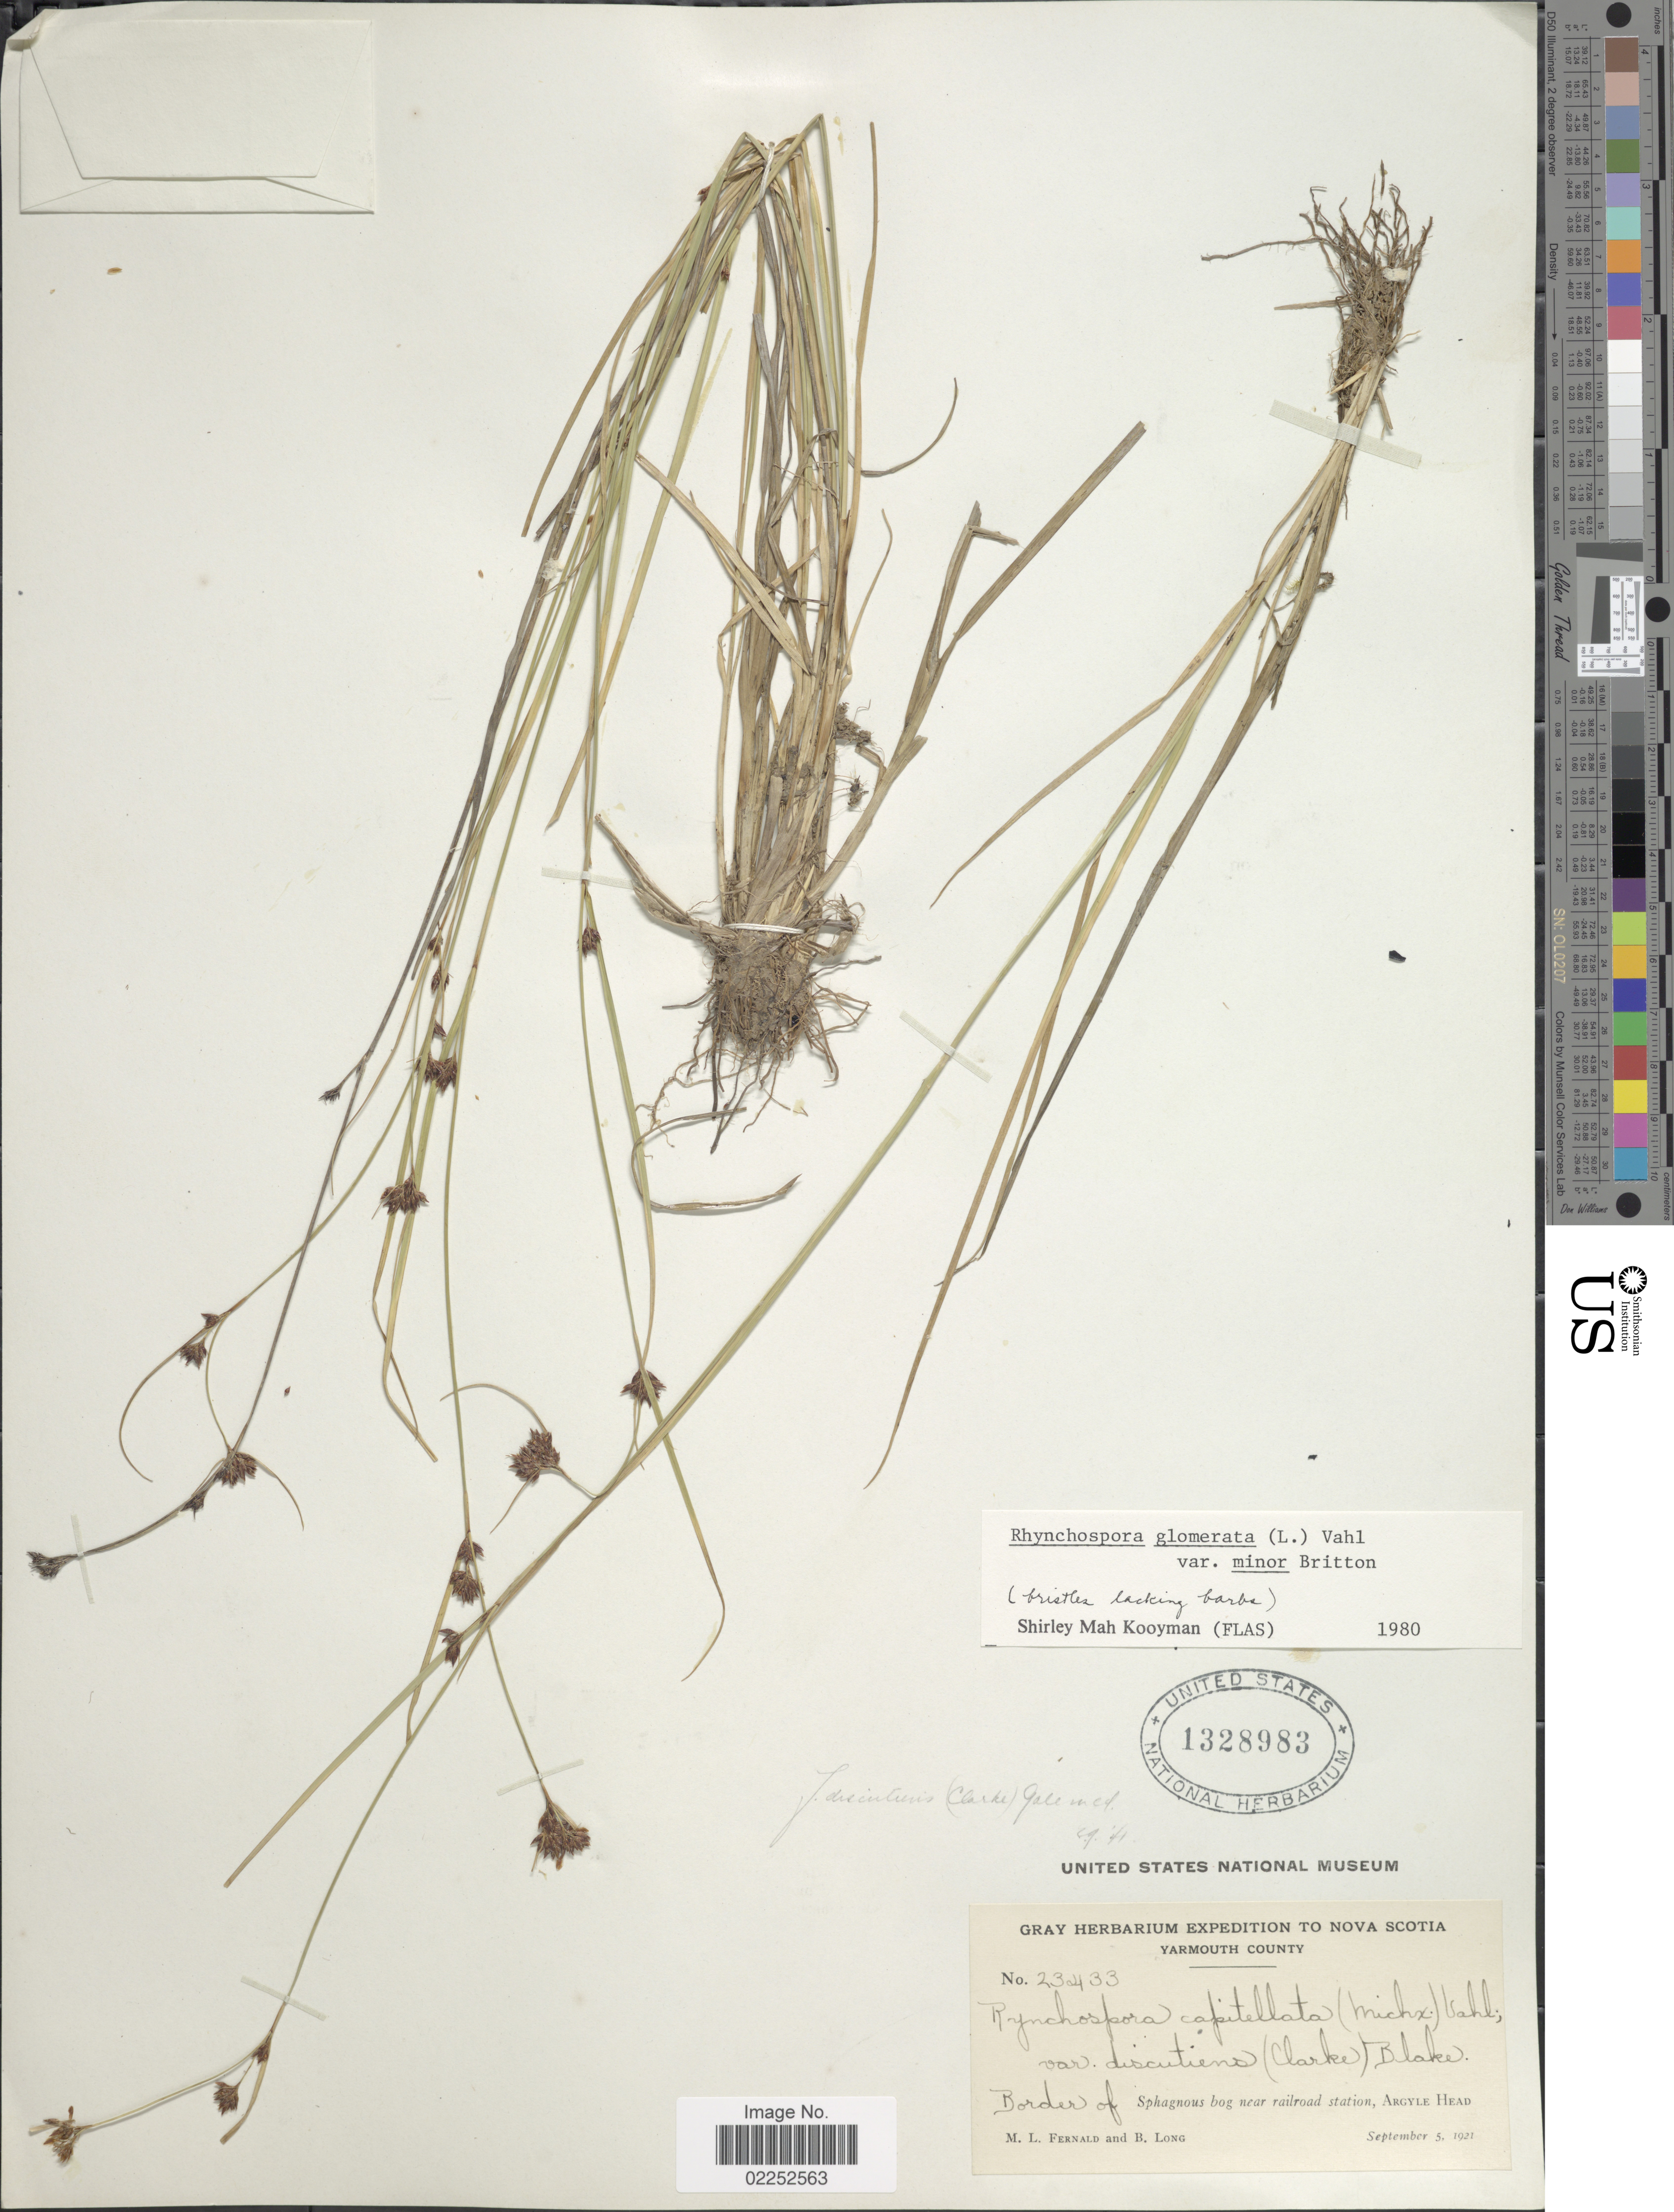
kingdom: Plantae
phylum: Tracheophyta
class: Liliopsida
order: Poales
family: Cyperaceae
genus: Rhynchospora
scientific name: Rhynchospora capitellata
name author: (Michx.) Vahl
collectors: M. L. Fernald & B. Long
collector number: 23433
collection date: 1921-09-05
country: Canada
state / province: Nova Scotia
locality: Yarmouth County, Border of Sphagnous bog near railroad station, Argyle Head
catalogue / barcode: US 1328983